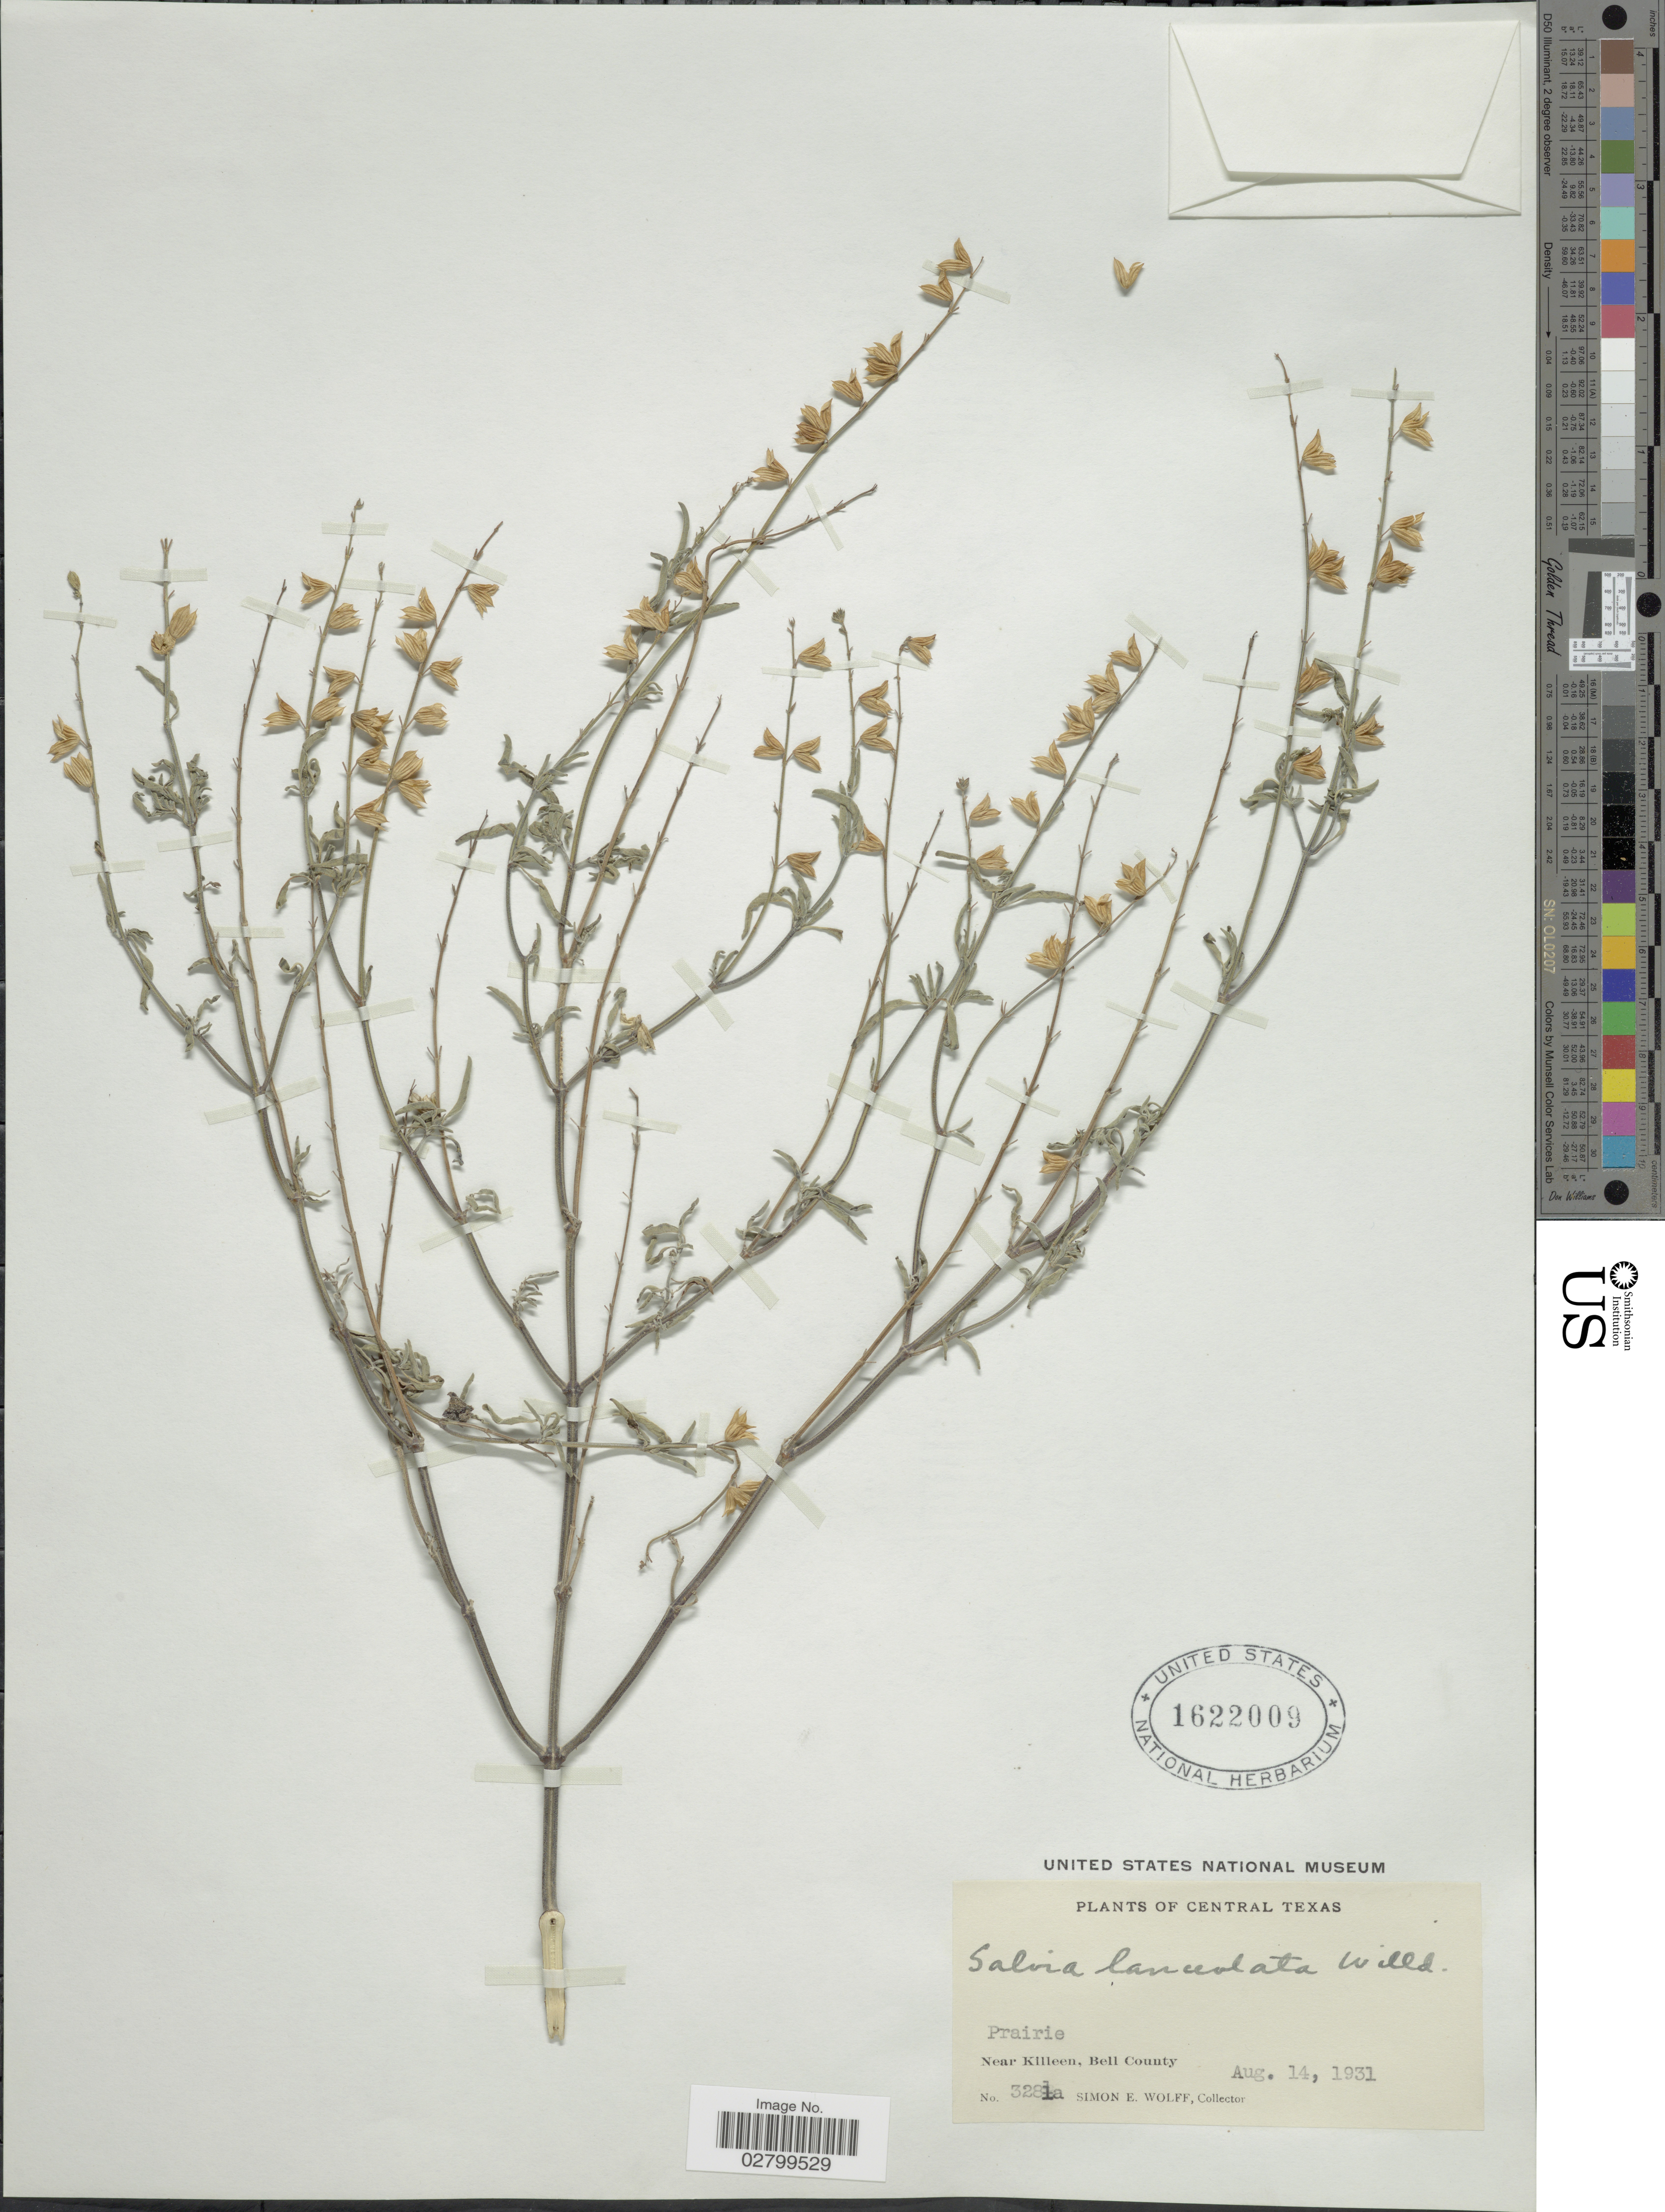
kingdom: Plantae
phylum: Tracheophyta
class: Magnoliopsida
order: Lamiales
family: Lamiaceae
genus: Salvia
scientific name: Salvia lanceolata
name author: Brouss.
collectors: S. E. Wolff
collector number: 3281a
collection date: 1931-08-14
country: United States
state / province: Texas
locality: Central Texas. Near Killeen, Bell County.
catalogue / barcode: US 1622009